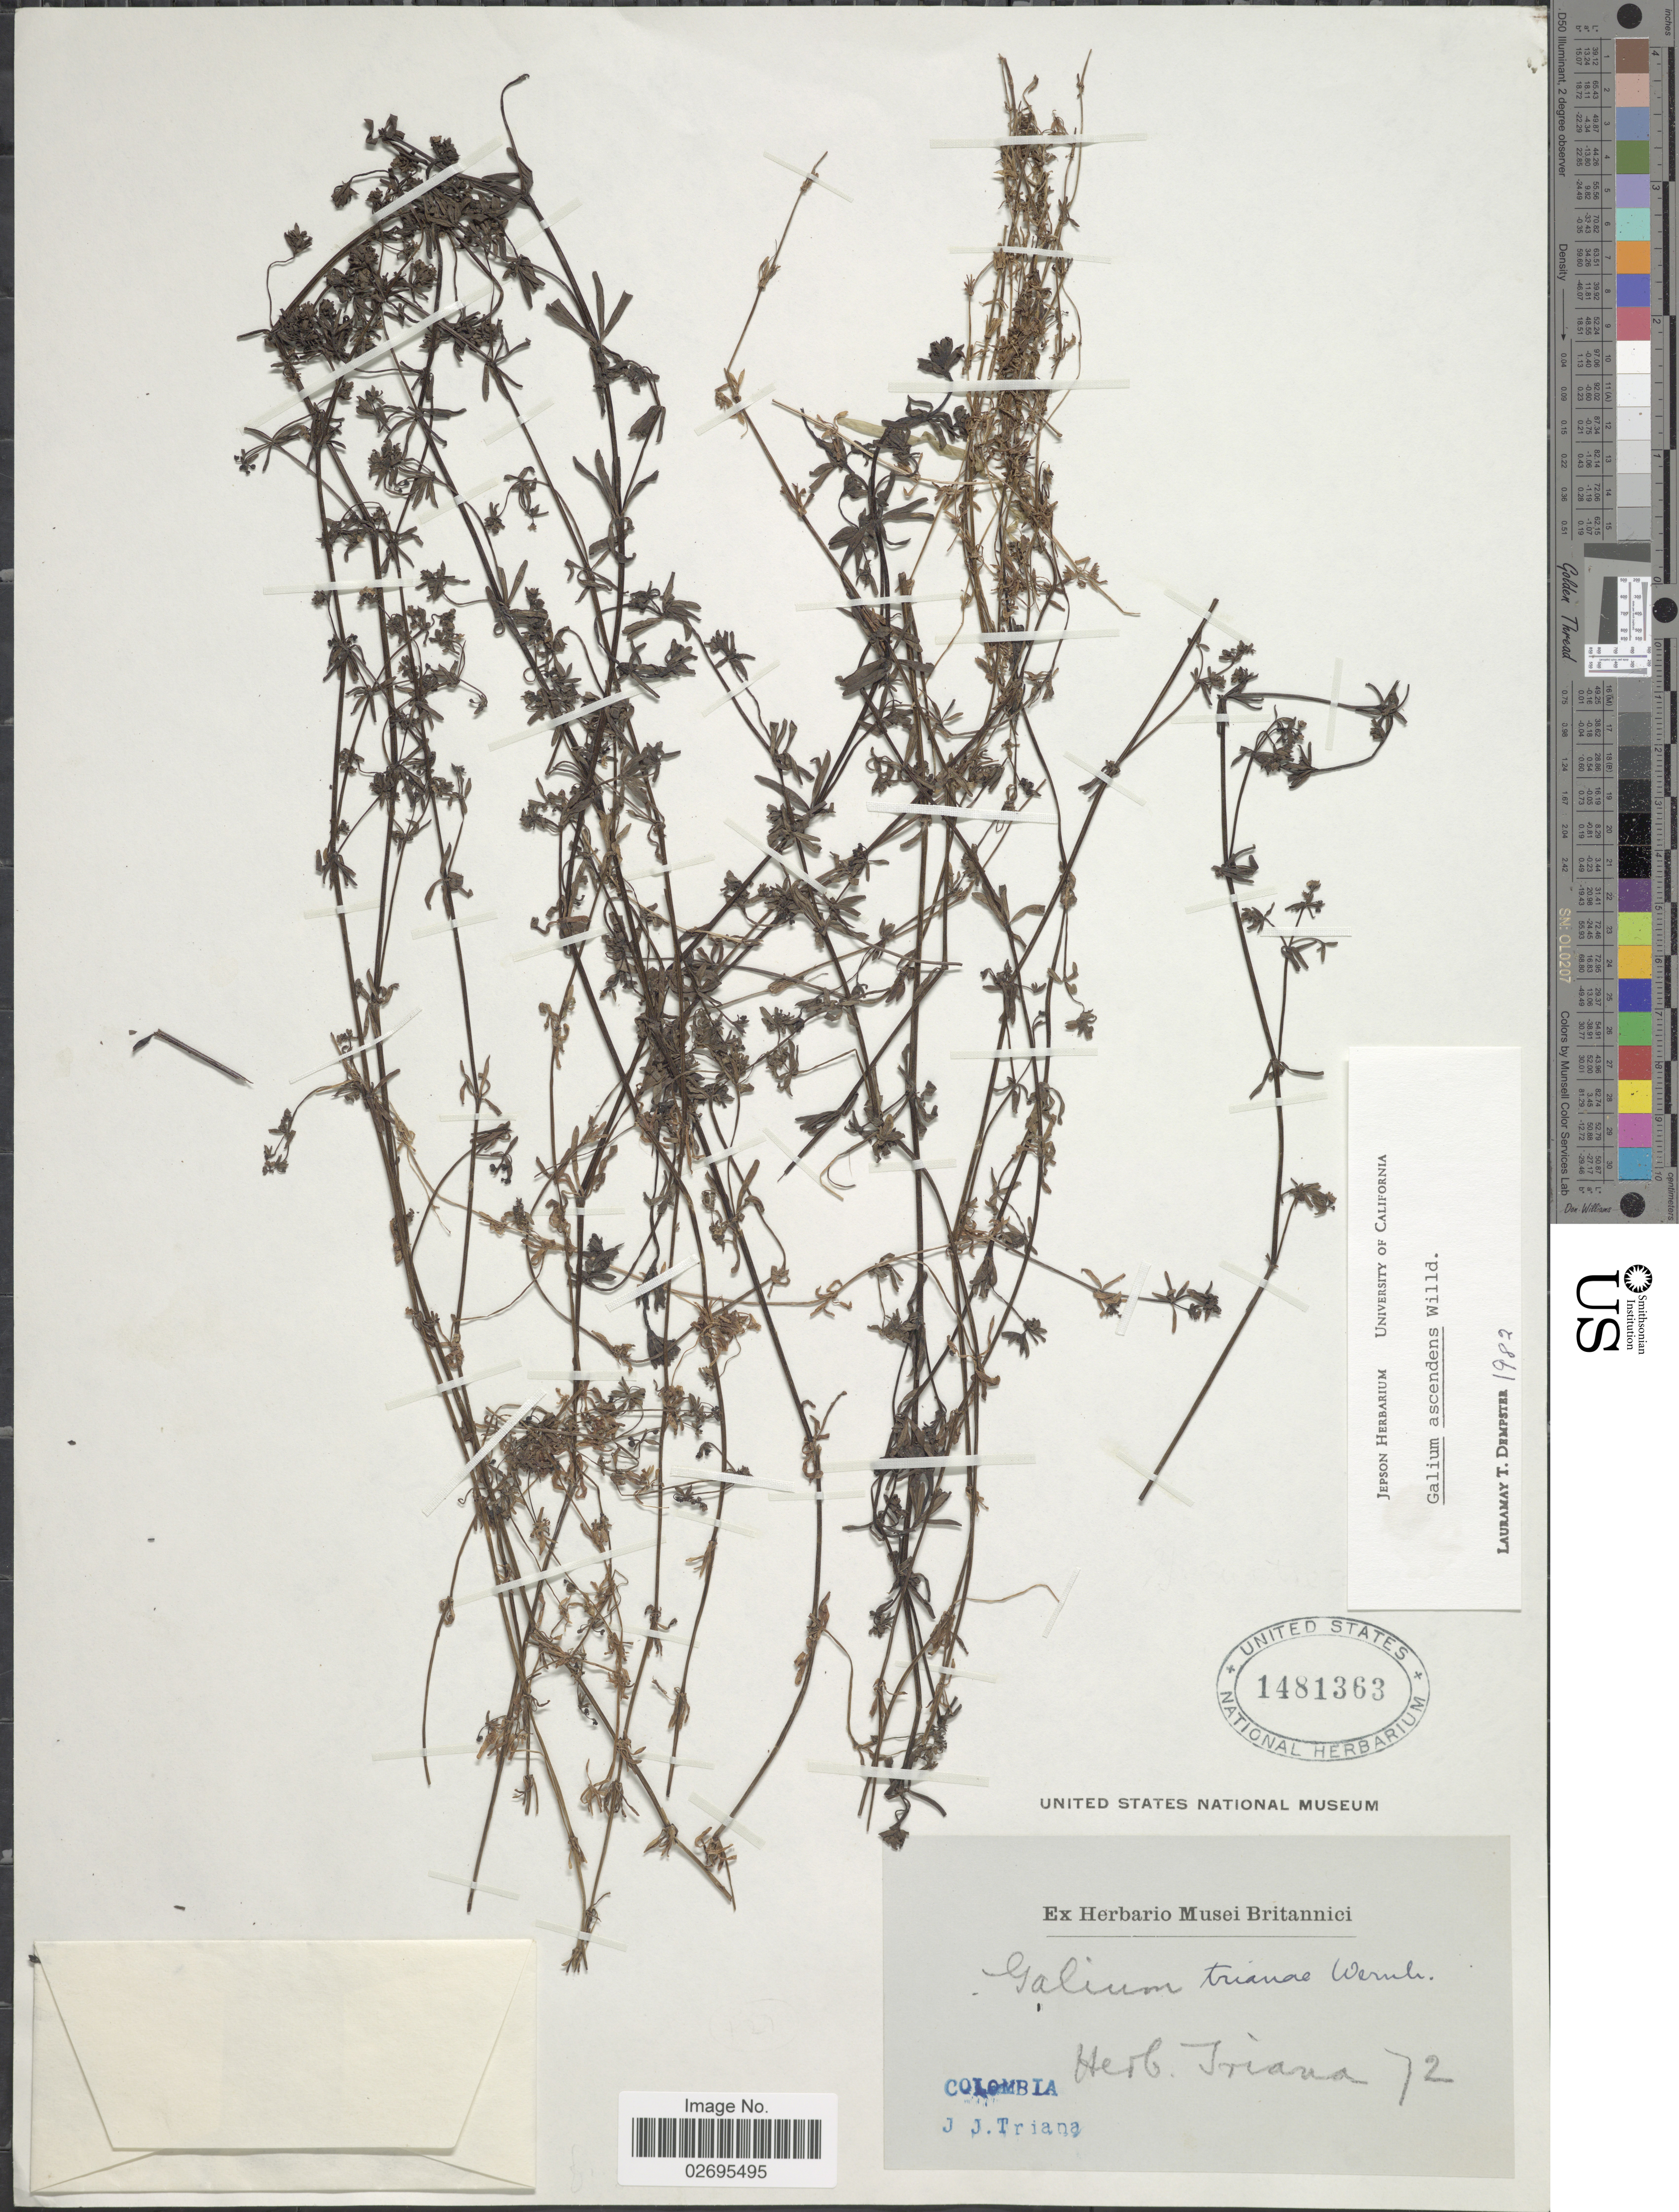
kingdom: Plantae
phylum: Tracheophyta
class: Magnoliopsida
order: Gentianales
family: Rubiaceae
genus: Galium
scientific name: Galium ascendens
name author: Willd. ex Spreng.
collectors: J. J. Triana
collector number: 72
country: Colombia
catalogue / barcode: US 1481363